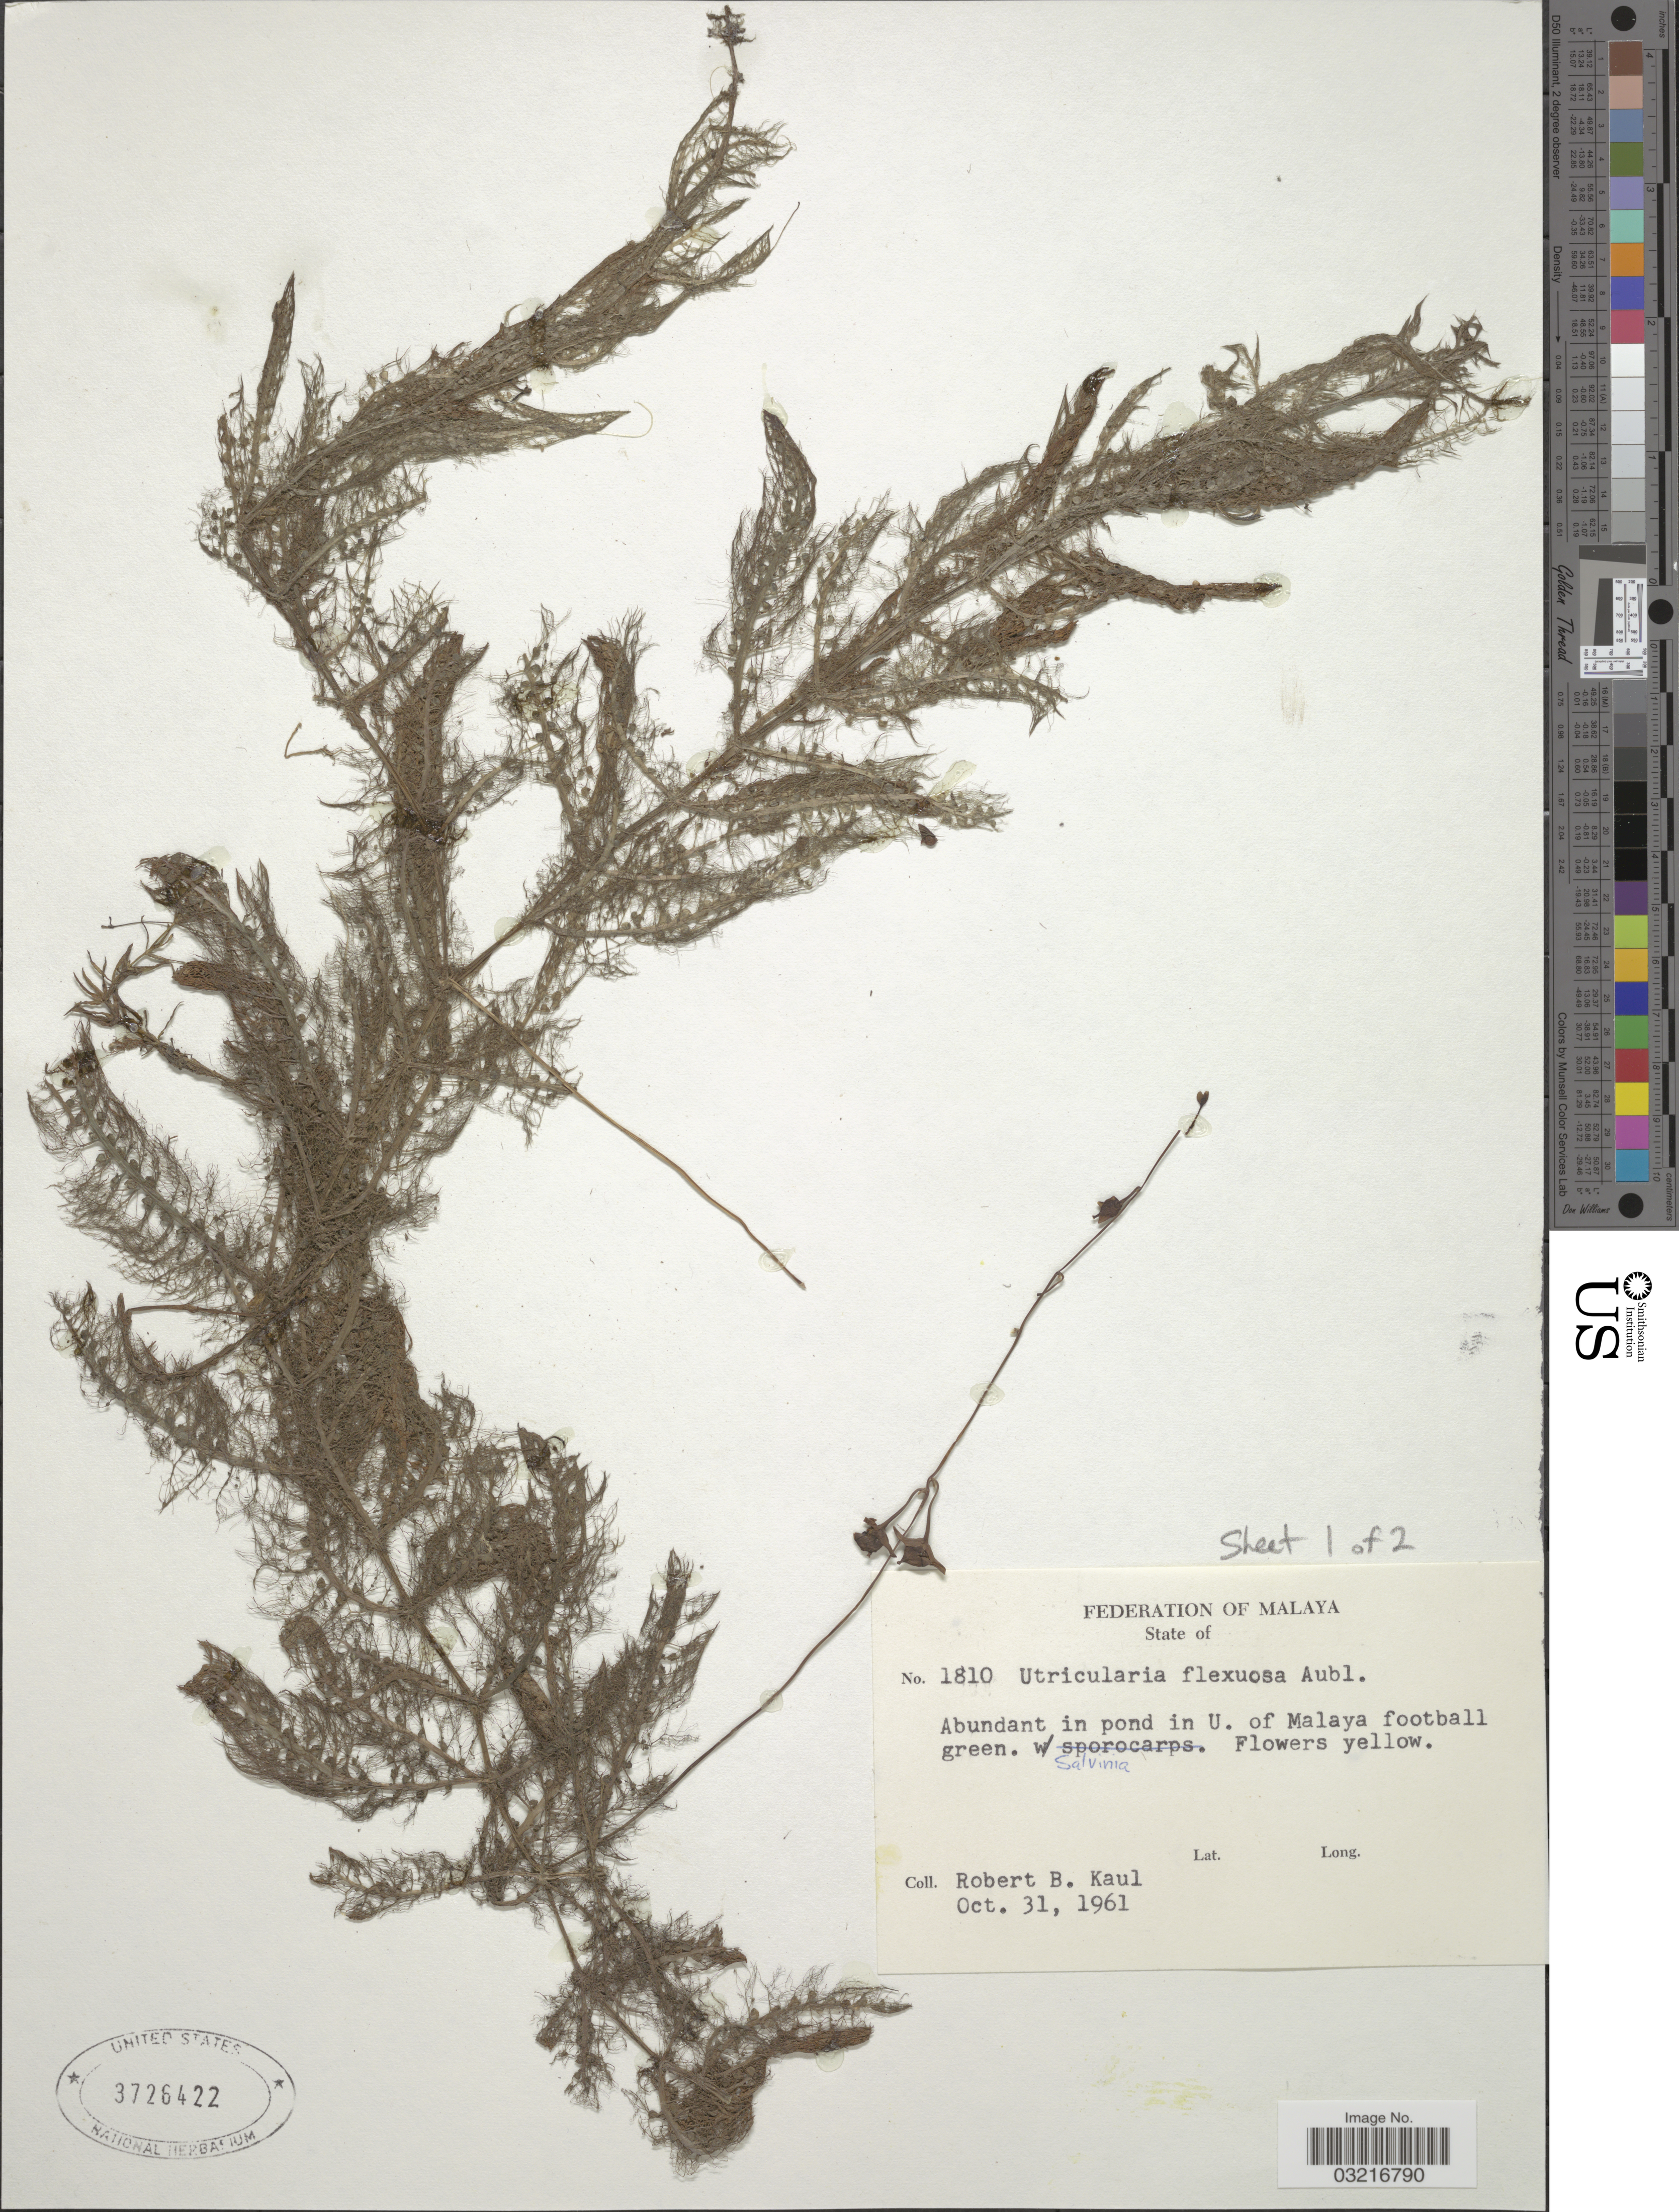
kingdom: Plantae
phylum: Tracheophyta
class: Magnoliopsida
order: Lamiales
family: Lentibulariaceae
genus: Utricularia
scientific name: Utricularia flexuosa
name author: Vahl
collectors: R. Kaul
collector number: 1810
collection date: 1961-10-31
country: Malaysia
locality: Federation of Malaya, Abundant in pond in U. of Malaya football green.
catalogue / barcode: US 3726422